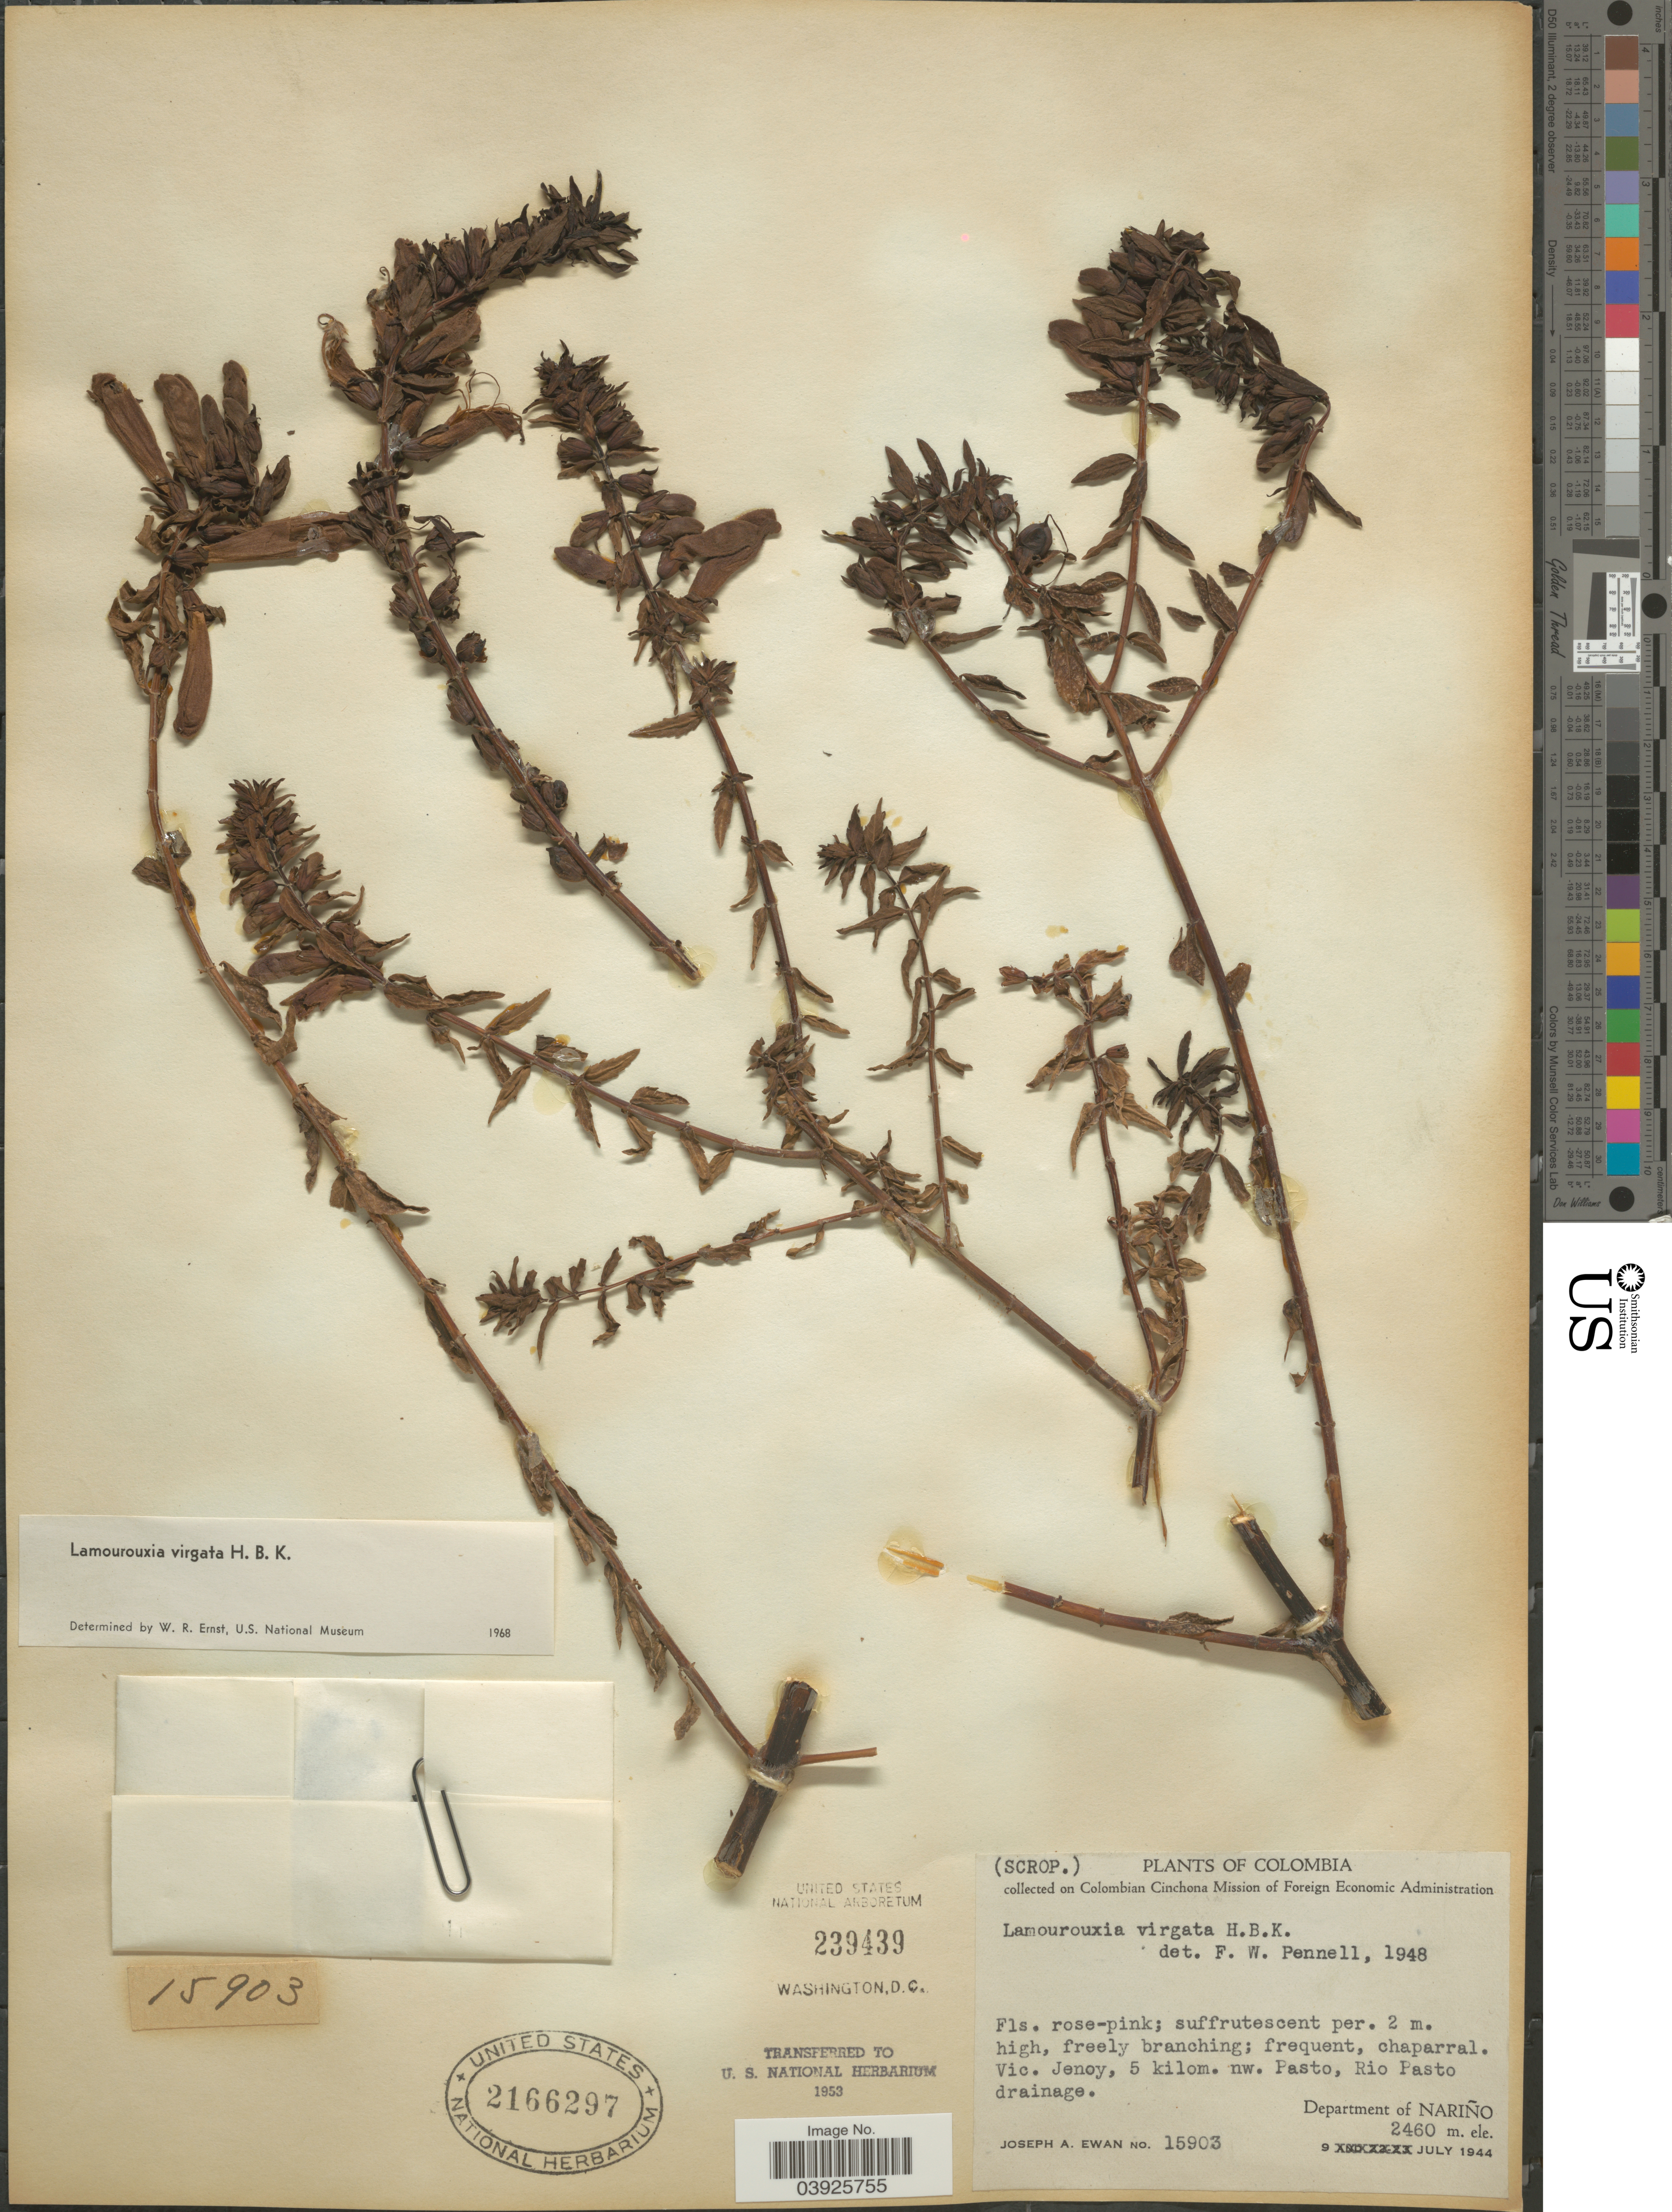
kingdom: Plantae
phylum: Tracheophyta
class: Magnoliopsida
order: Lamiales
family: Orobanchaceae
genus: Lamourouxia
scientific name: Lamourouxia virgata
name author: Kunth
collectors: J. A. Ewan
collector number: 15903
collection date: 1944-07-09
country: Colombia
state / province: Nariño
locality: Vic. Jenoy, 5 kilom. nw. Pasto, Rio Pasto drainage. Department of Nariño.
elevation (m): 2460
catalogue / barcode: US 2166297